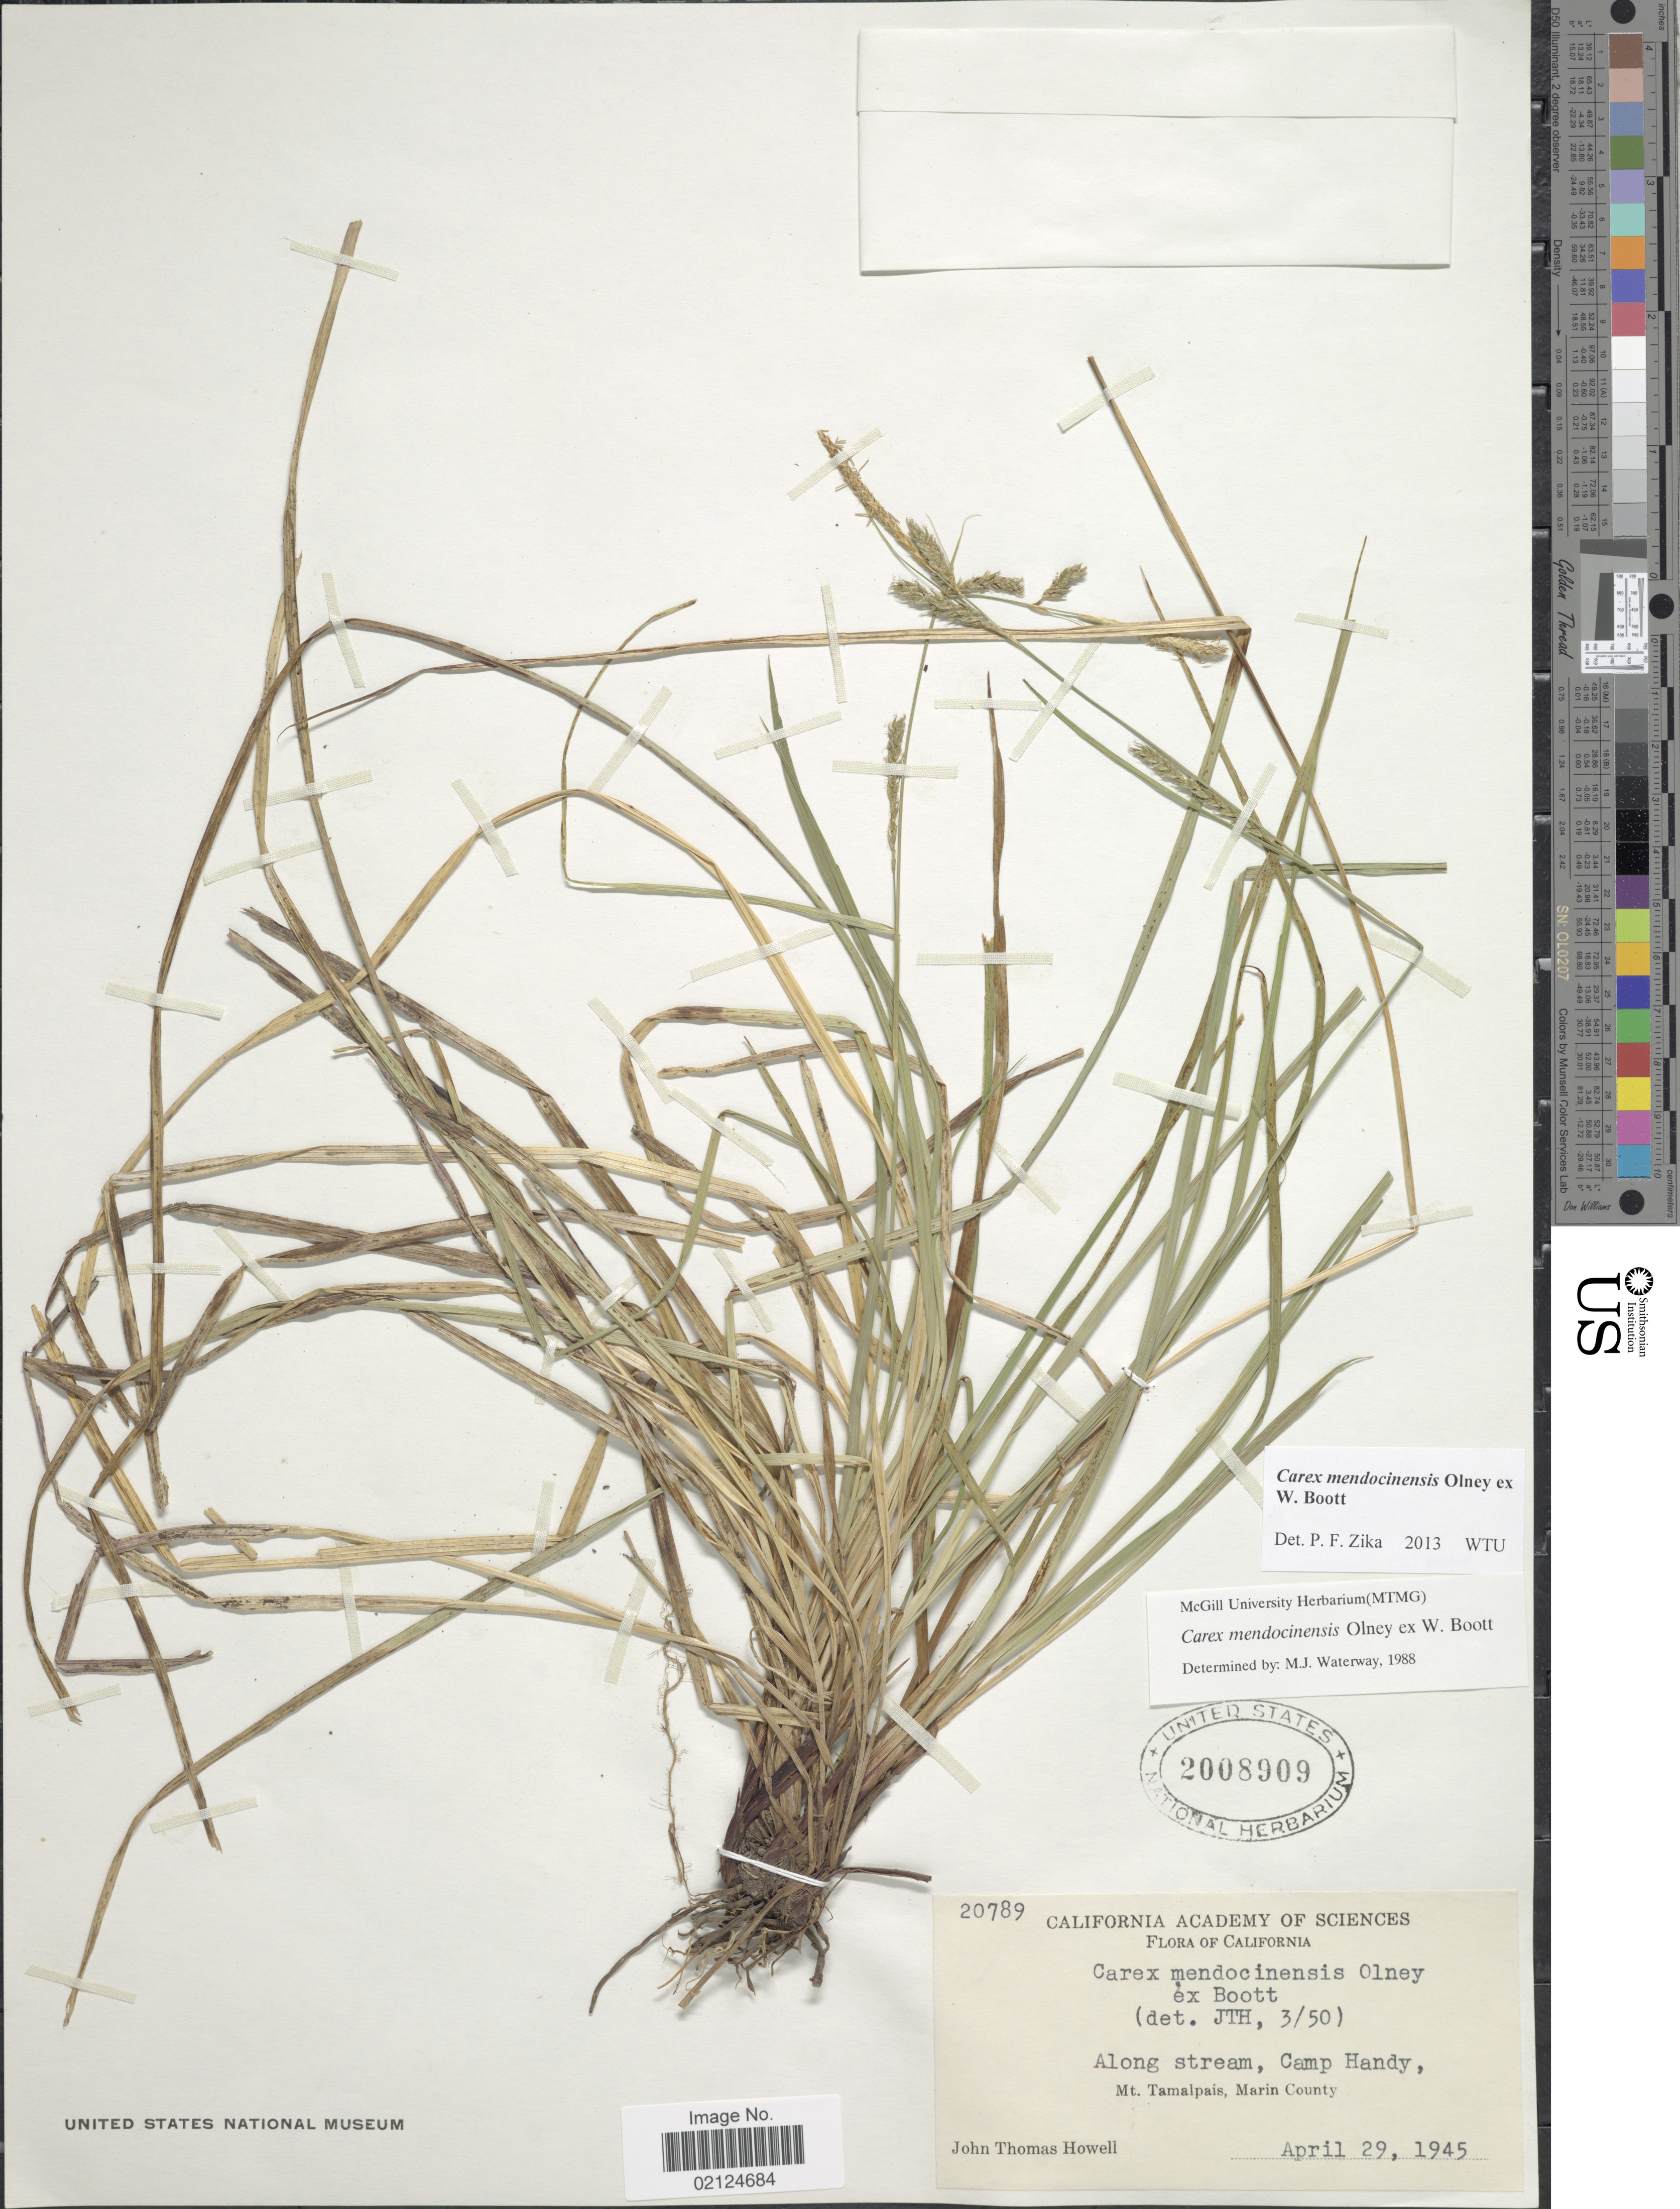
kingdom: Plantae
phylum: Tracheophyta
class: Liliopsida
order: Poales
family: Cyperaceae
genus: Carex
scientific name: Carex mendocinensis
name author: Olney ex Boott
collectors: J. T. Howell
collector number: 20789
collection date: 1945-04-29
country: United States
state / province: California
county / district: Marin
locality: Along stream , Camp Handy, Mt. Tamalpais, Marin County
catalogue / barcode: US 2008909